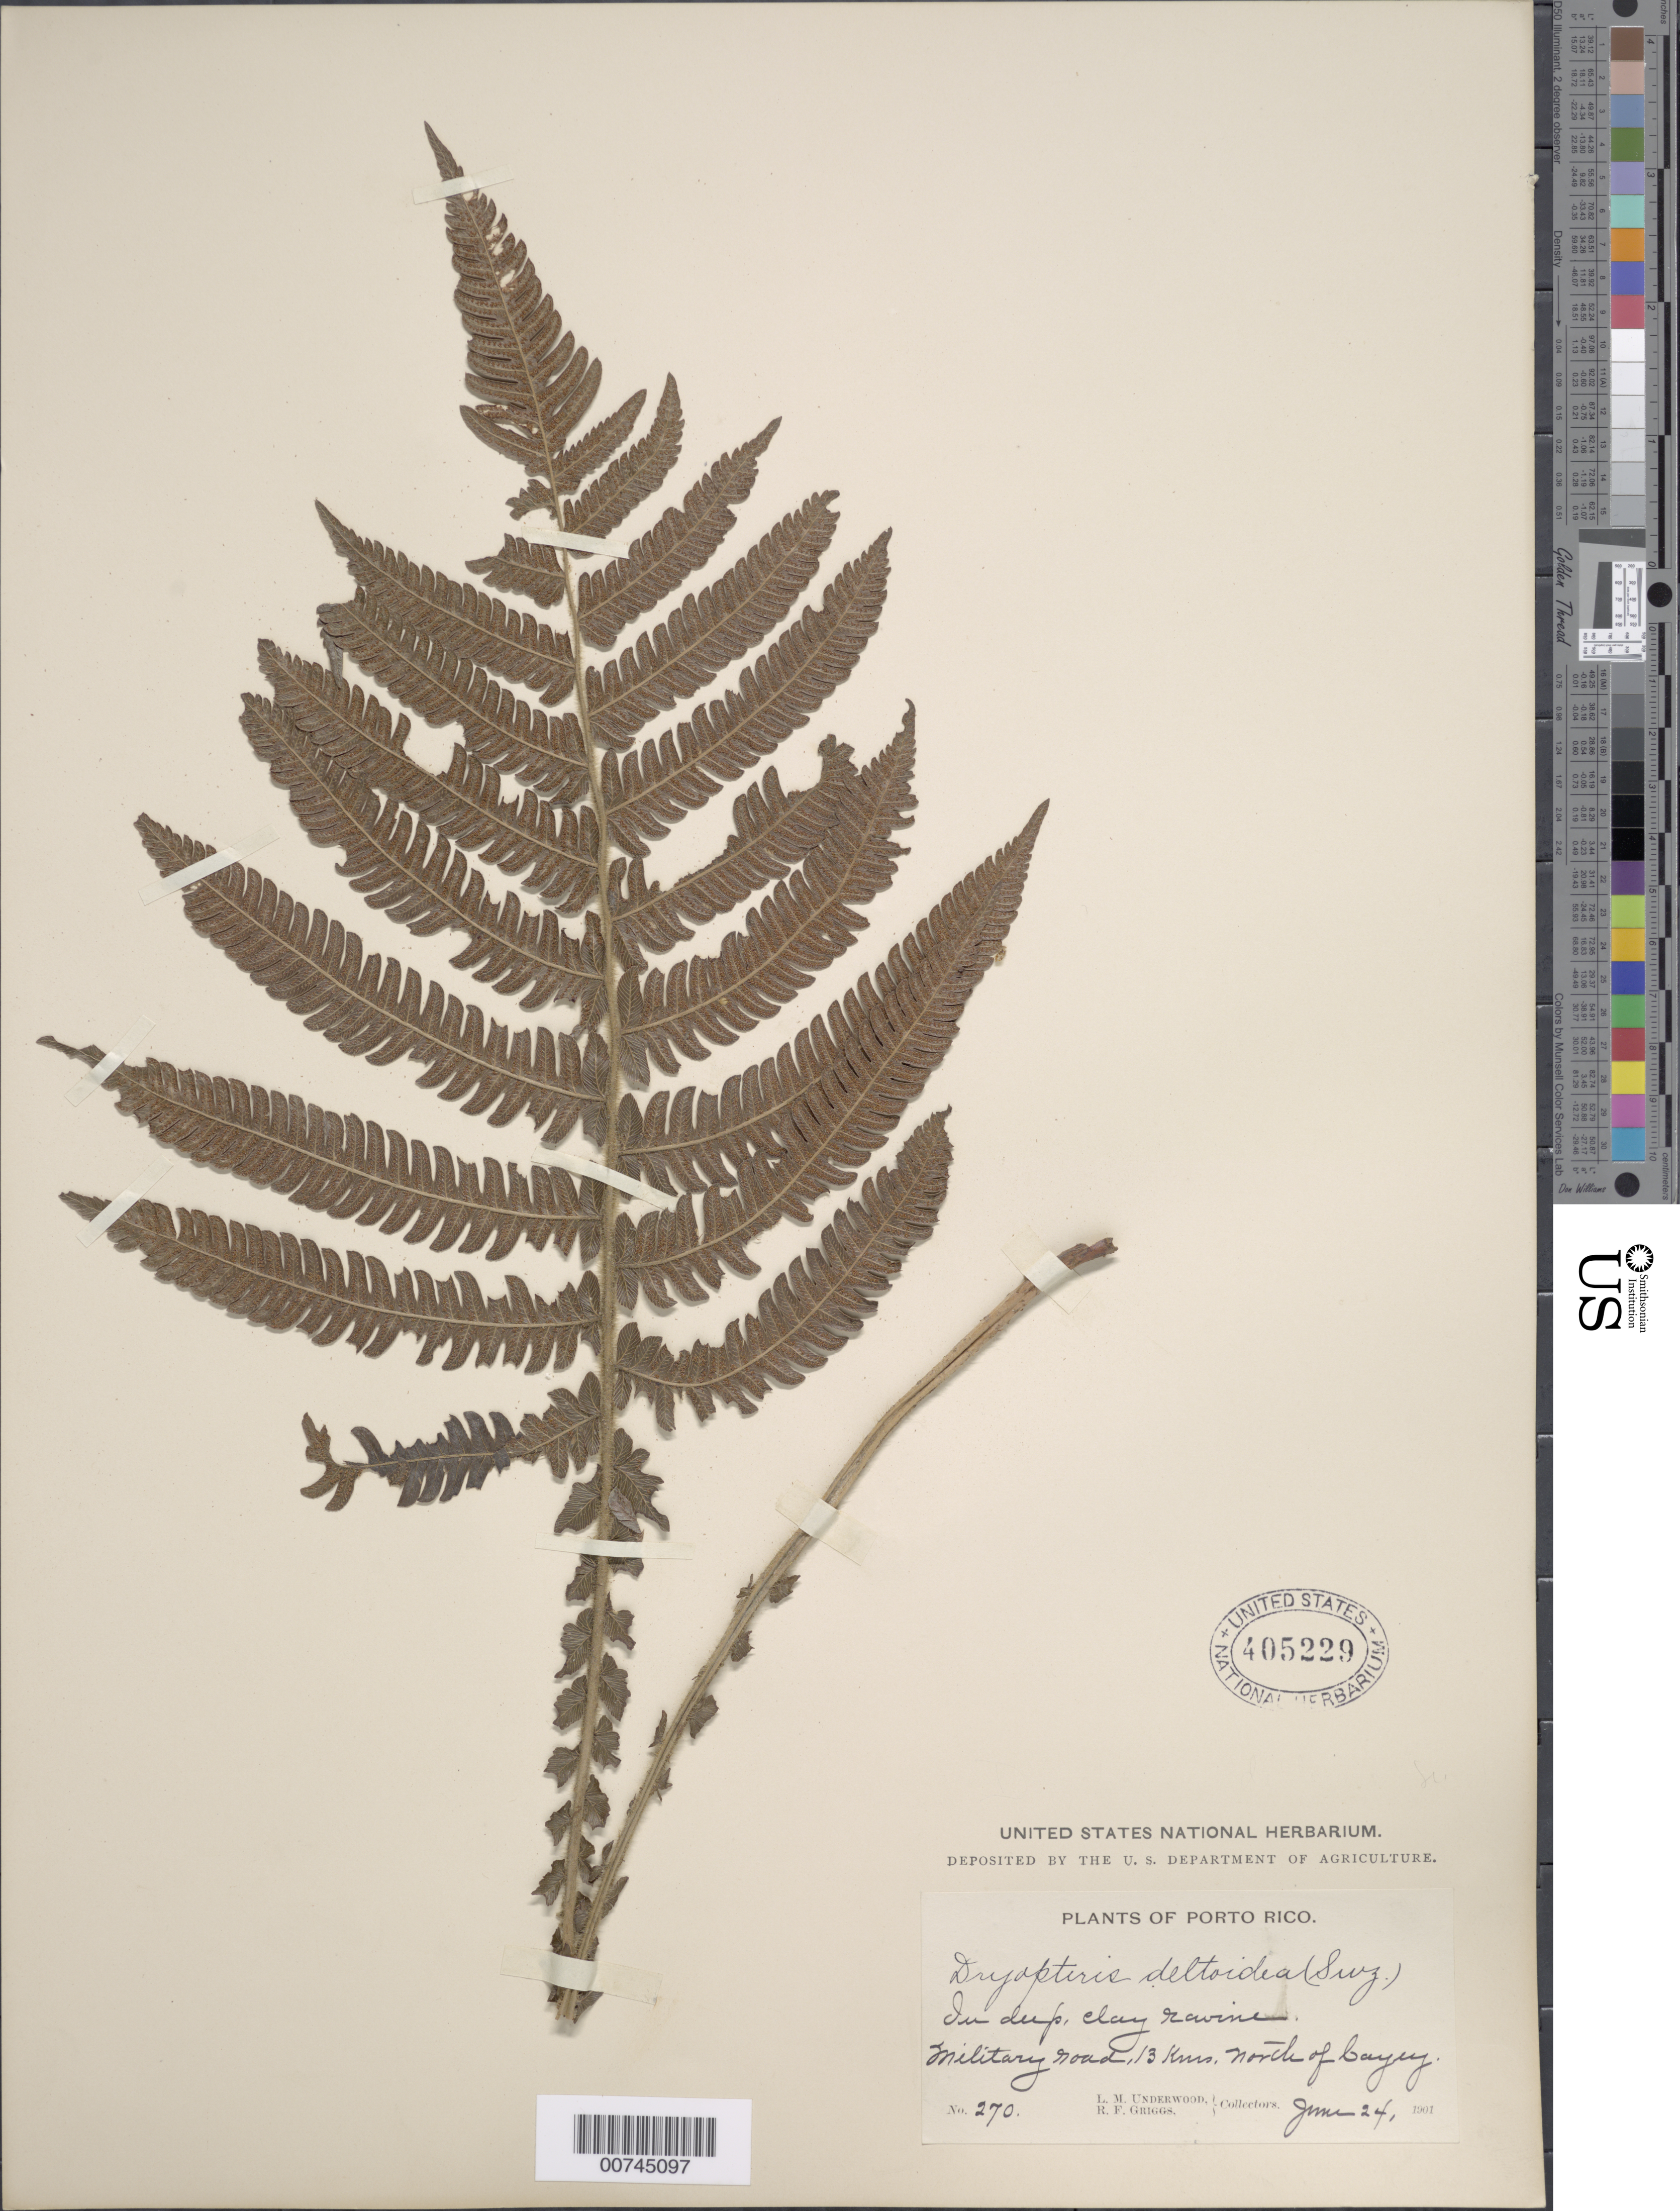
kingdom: Plantae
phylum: Tracheophyta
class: Polypodiopsida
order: Polypodiales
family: Thelypteridaceae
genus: Steiropteris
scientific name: Steiropteris deltoidea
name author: (Sw.) Pic. Serm.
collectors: L. M. Underwood & R. F. Griggs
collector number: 270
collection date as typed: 24 Jun 1901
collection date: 1901-06-24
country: Puerto Rico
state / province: Cayey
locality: Military Road, 13 kms north of Cayey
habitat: In deep, clay ravine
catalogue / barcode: US 405229